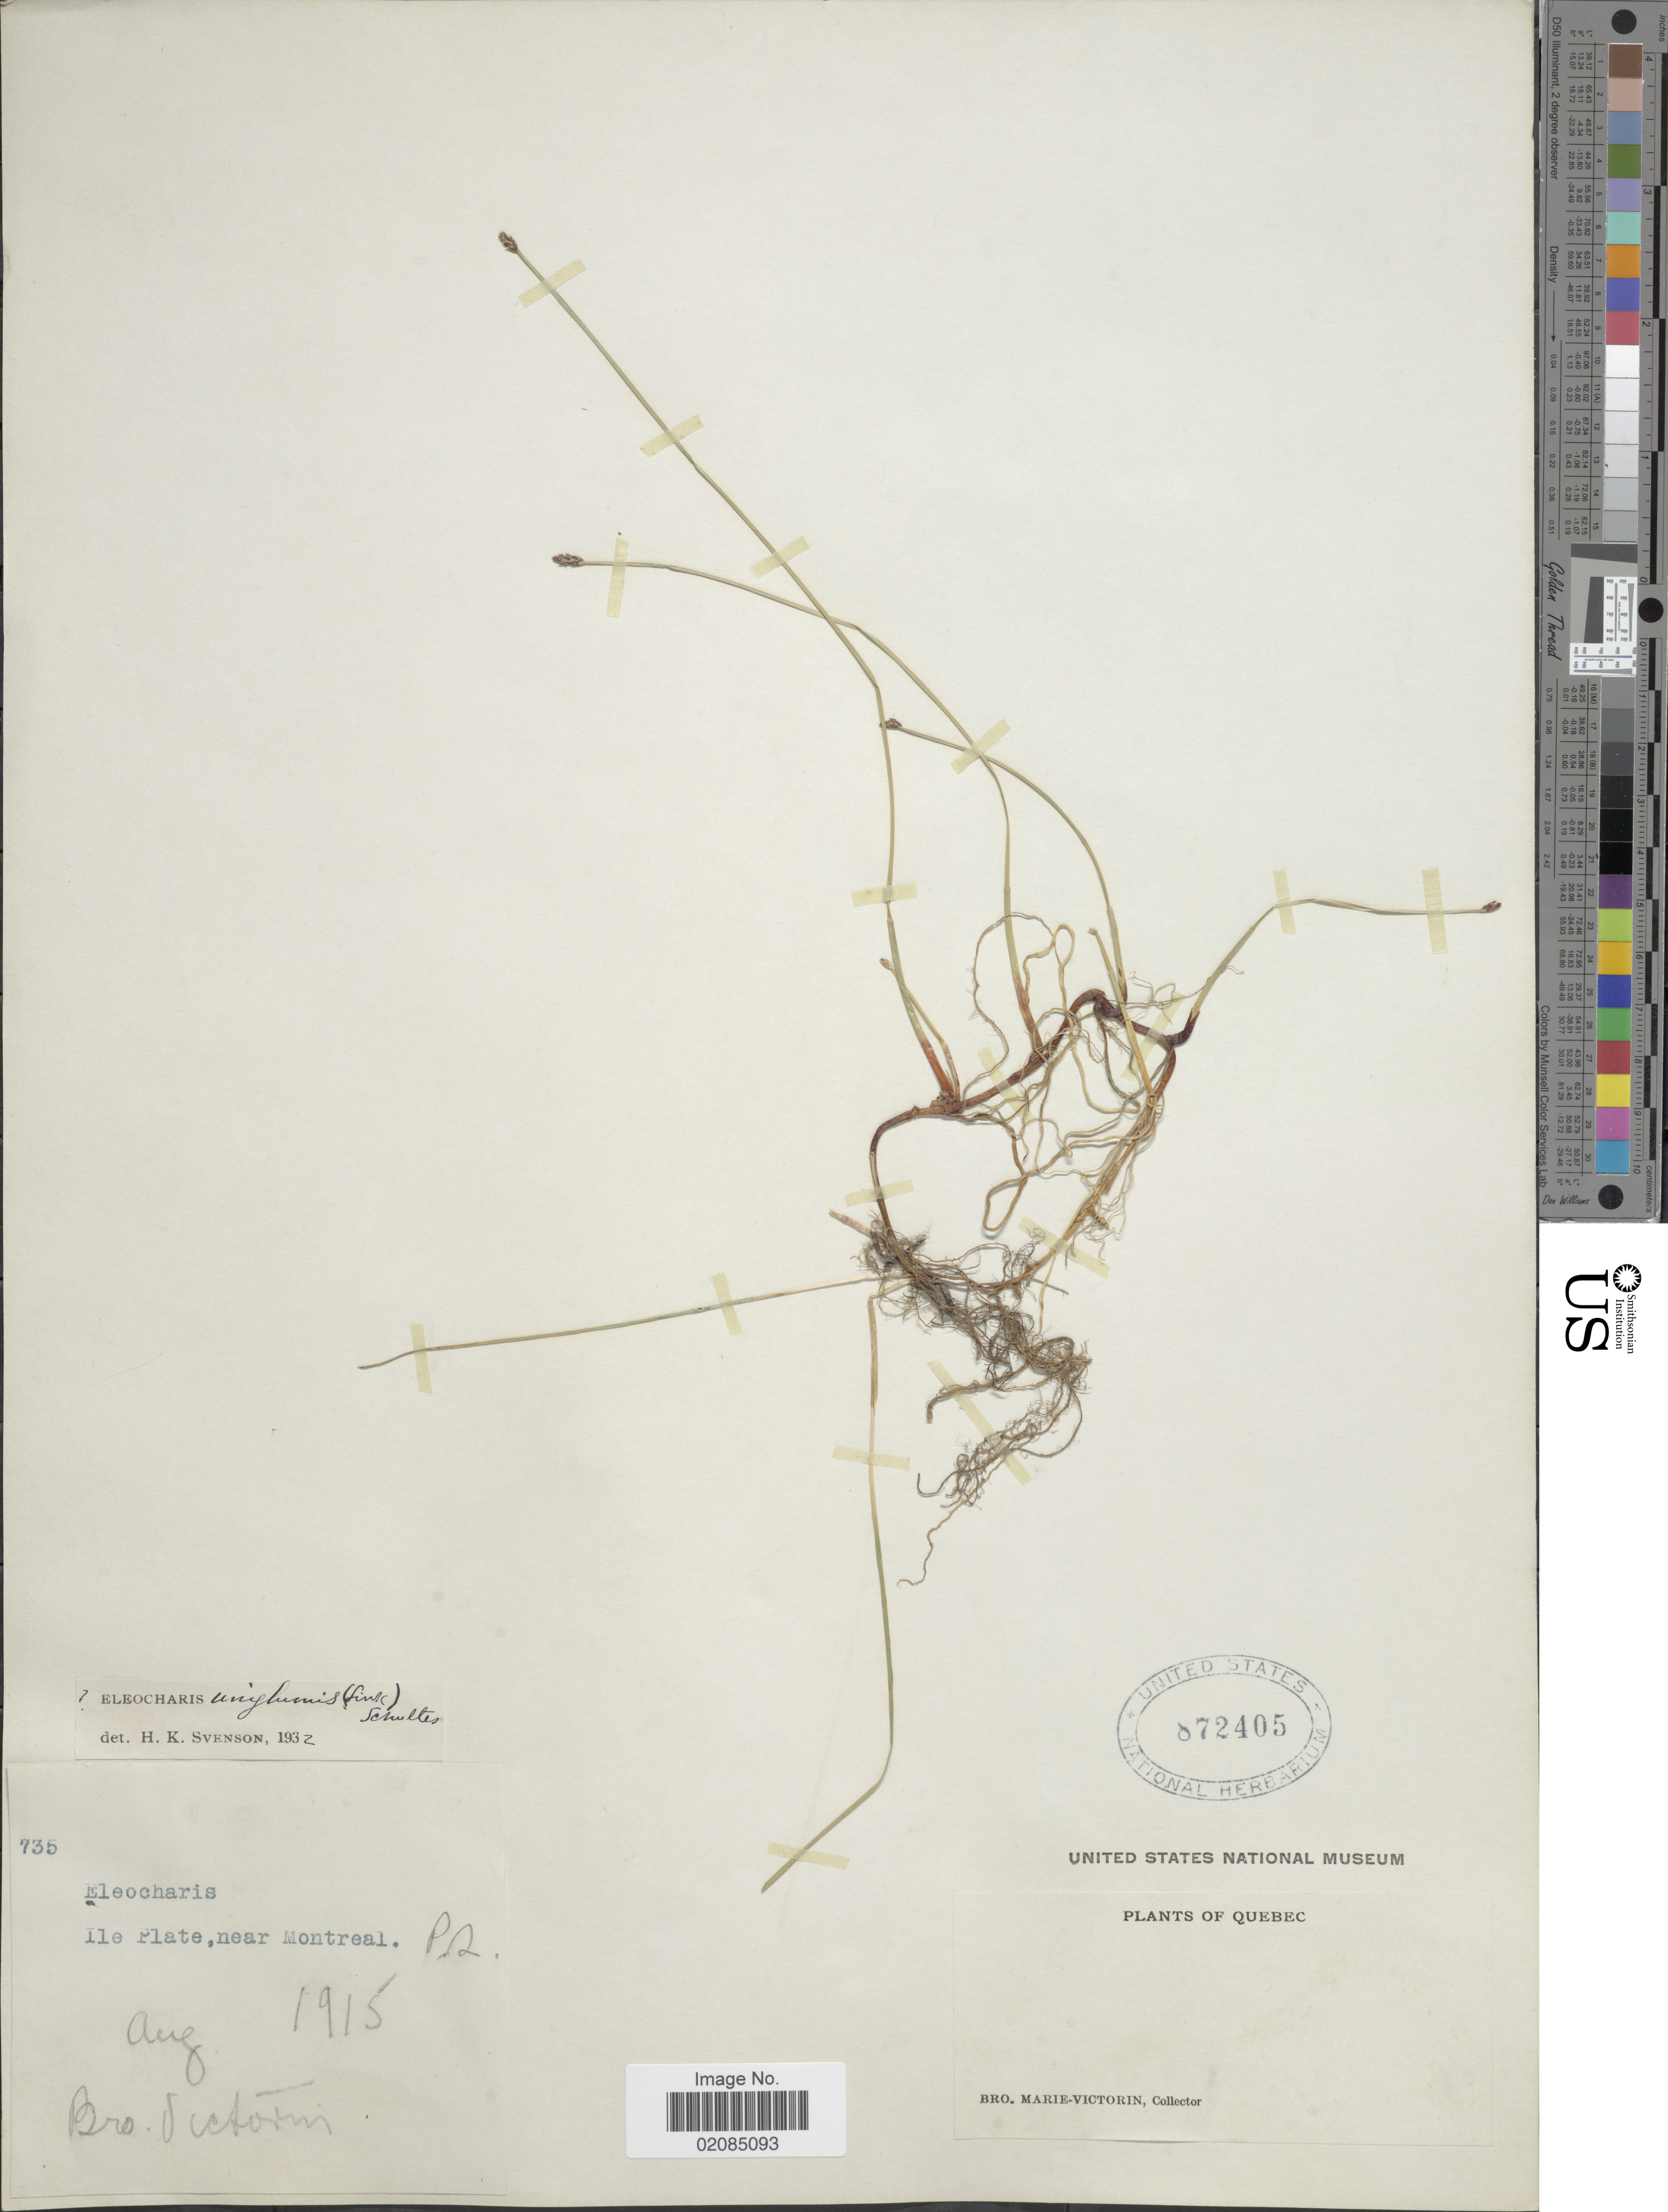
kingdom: Plantae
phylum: Tracheophyta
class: Liliopsida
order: Poales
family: Cyperaceae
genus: Eleocharis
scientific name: Eleocharis uniglumis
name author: (Link) Schult.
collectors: Fr. Marie-Victorin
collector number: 735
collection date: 1915-08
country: Canada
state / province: Quebec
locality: Ile Plate, near Montreal.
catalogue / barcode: US 872405